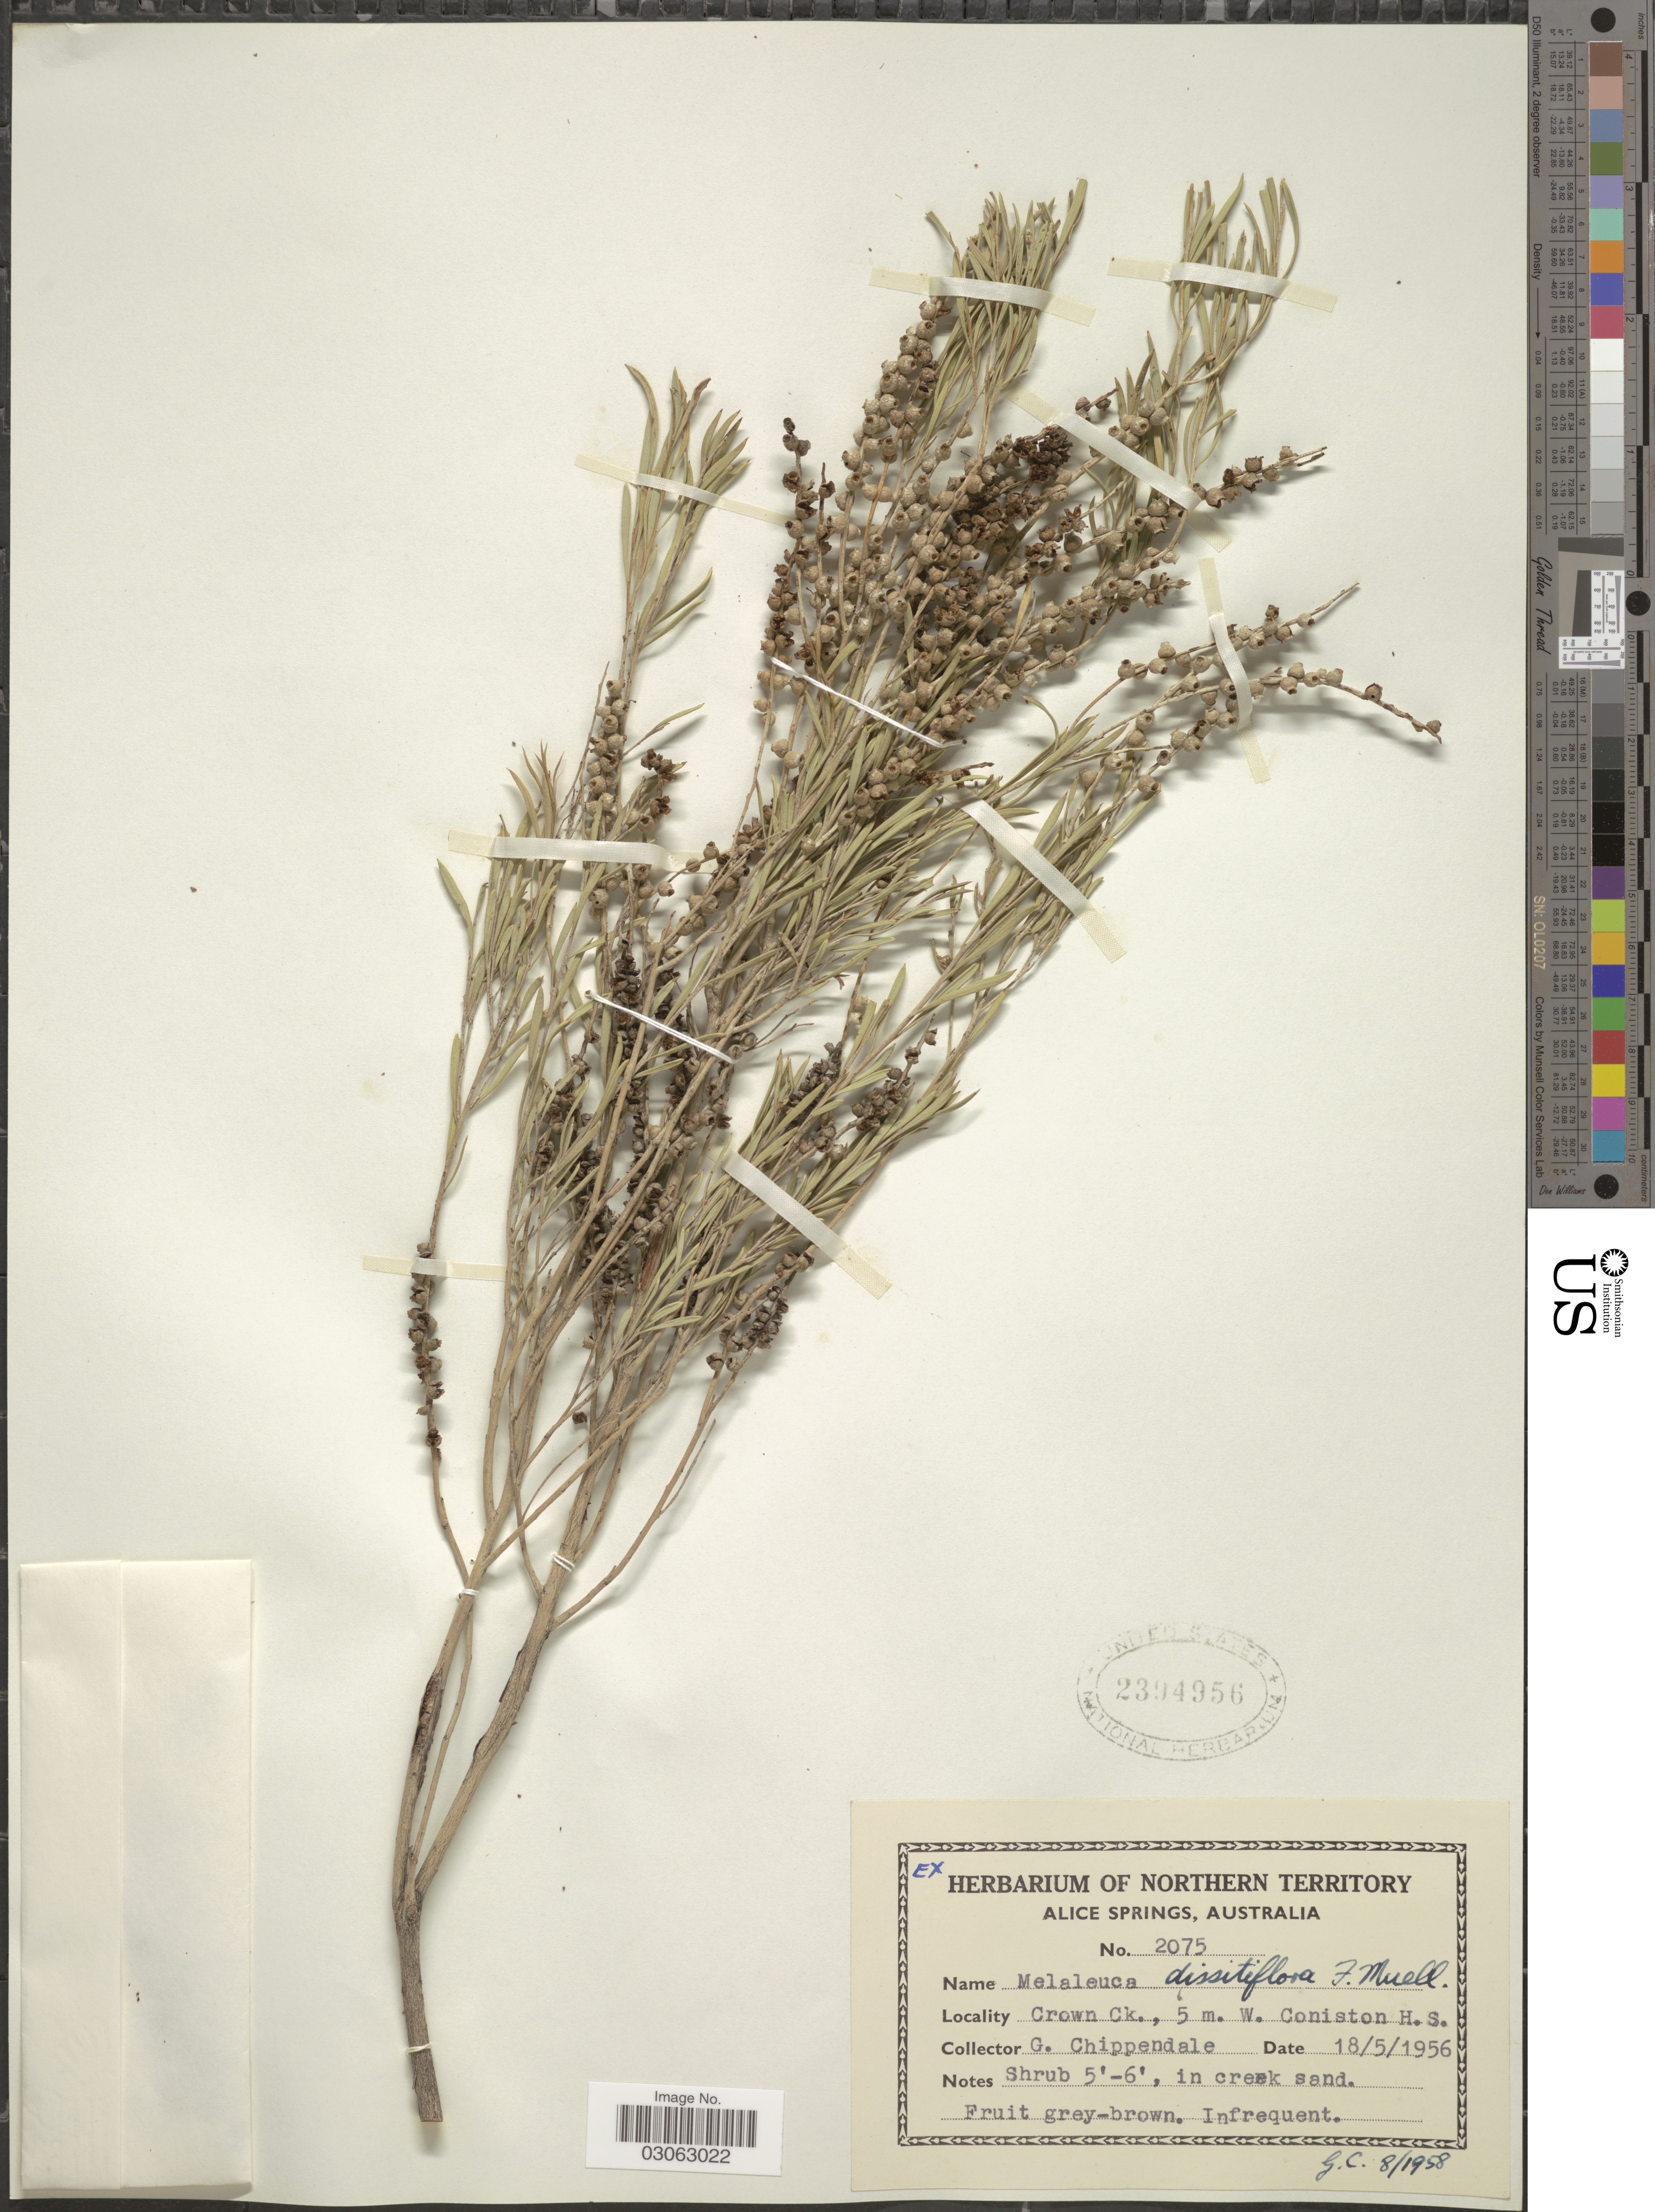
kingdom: Plantae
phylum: Tracheophyta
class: Magnoliopsida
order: Myrtales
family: Myrtaceae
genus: Melaleuca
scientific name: Melaleuca dissitiflora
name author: F. Muell.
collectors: G. Chippendale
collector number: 2075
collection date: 1956-05-18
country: Australia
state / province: Northern Territory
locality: Crown Ck., 5 m. W. Coniston H. S.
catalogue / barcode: US 2394956